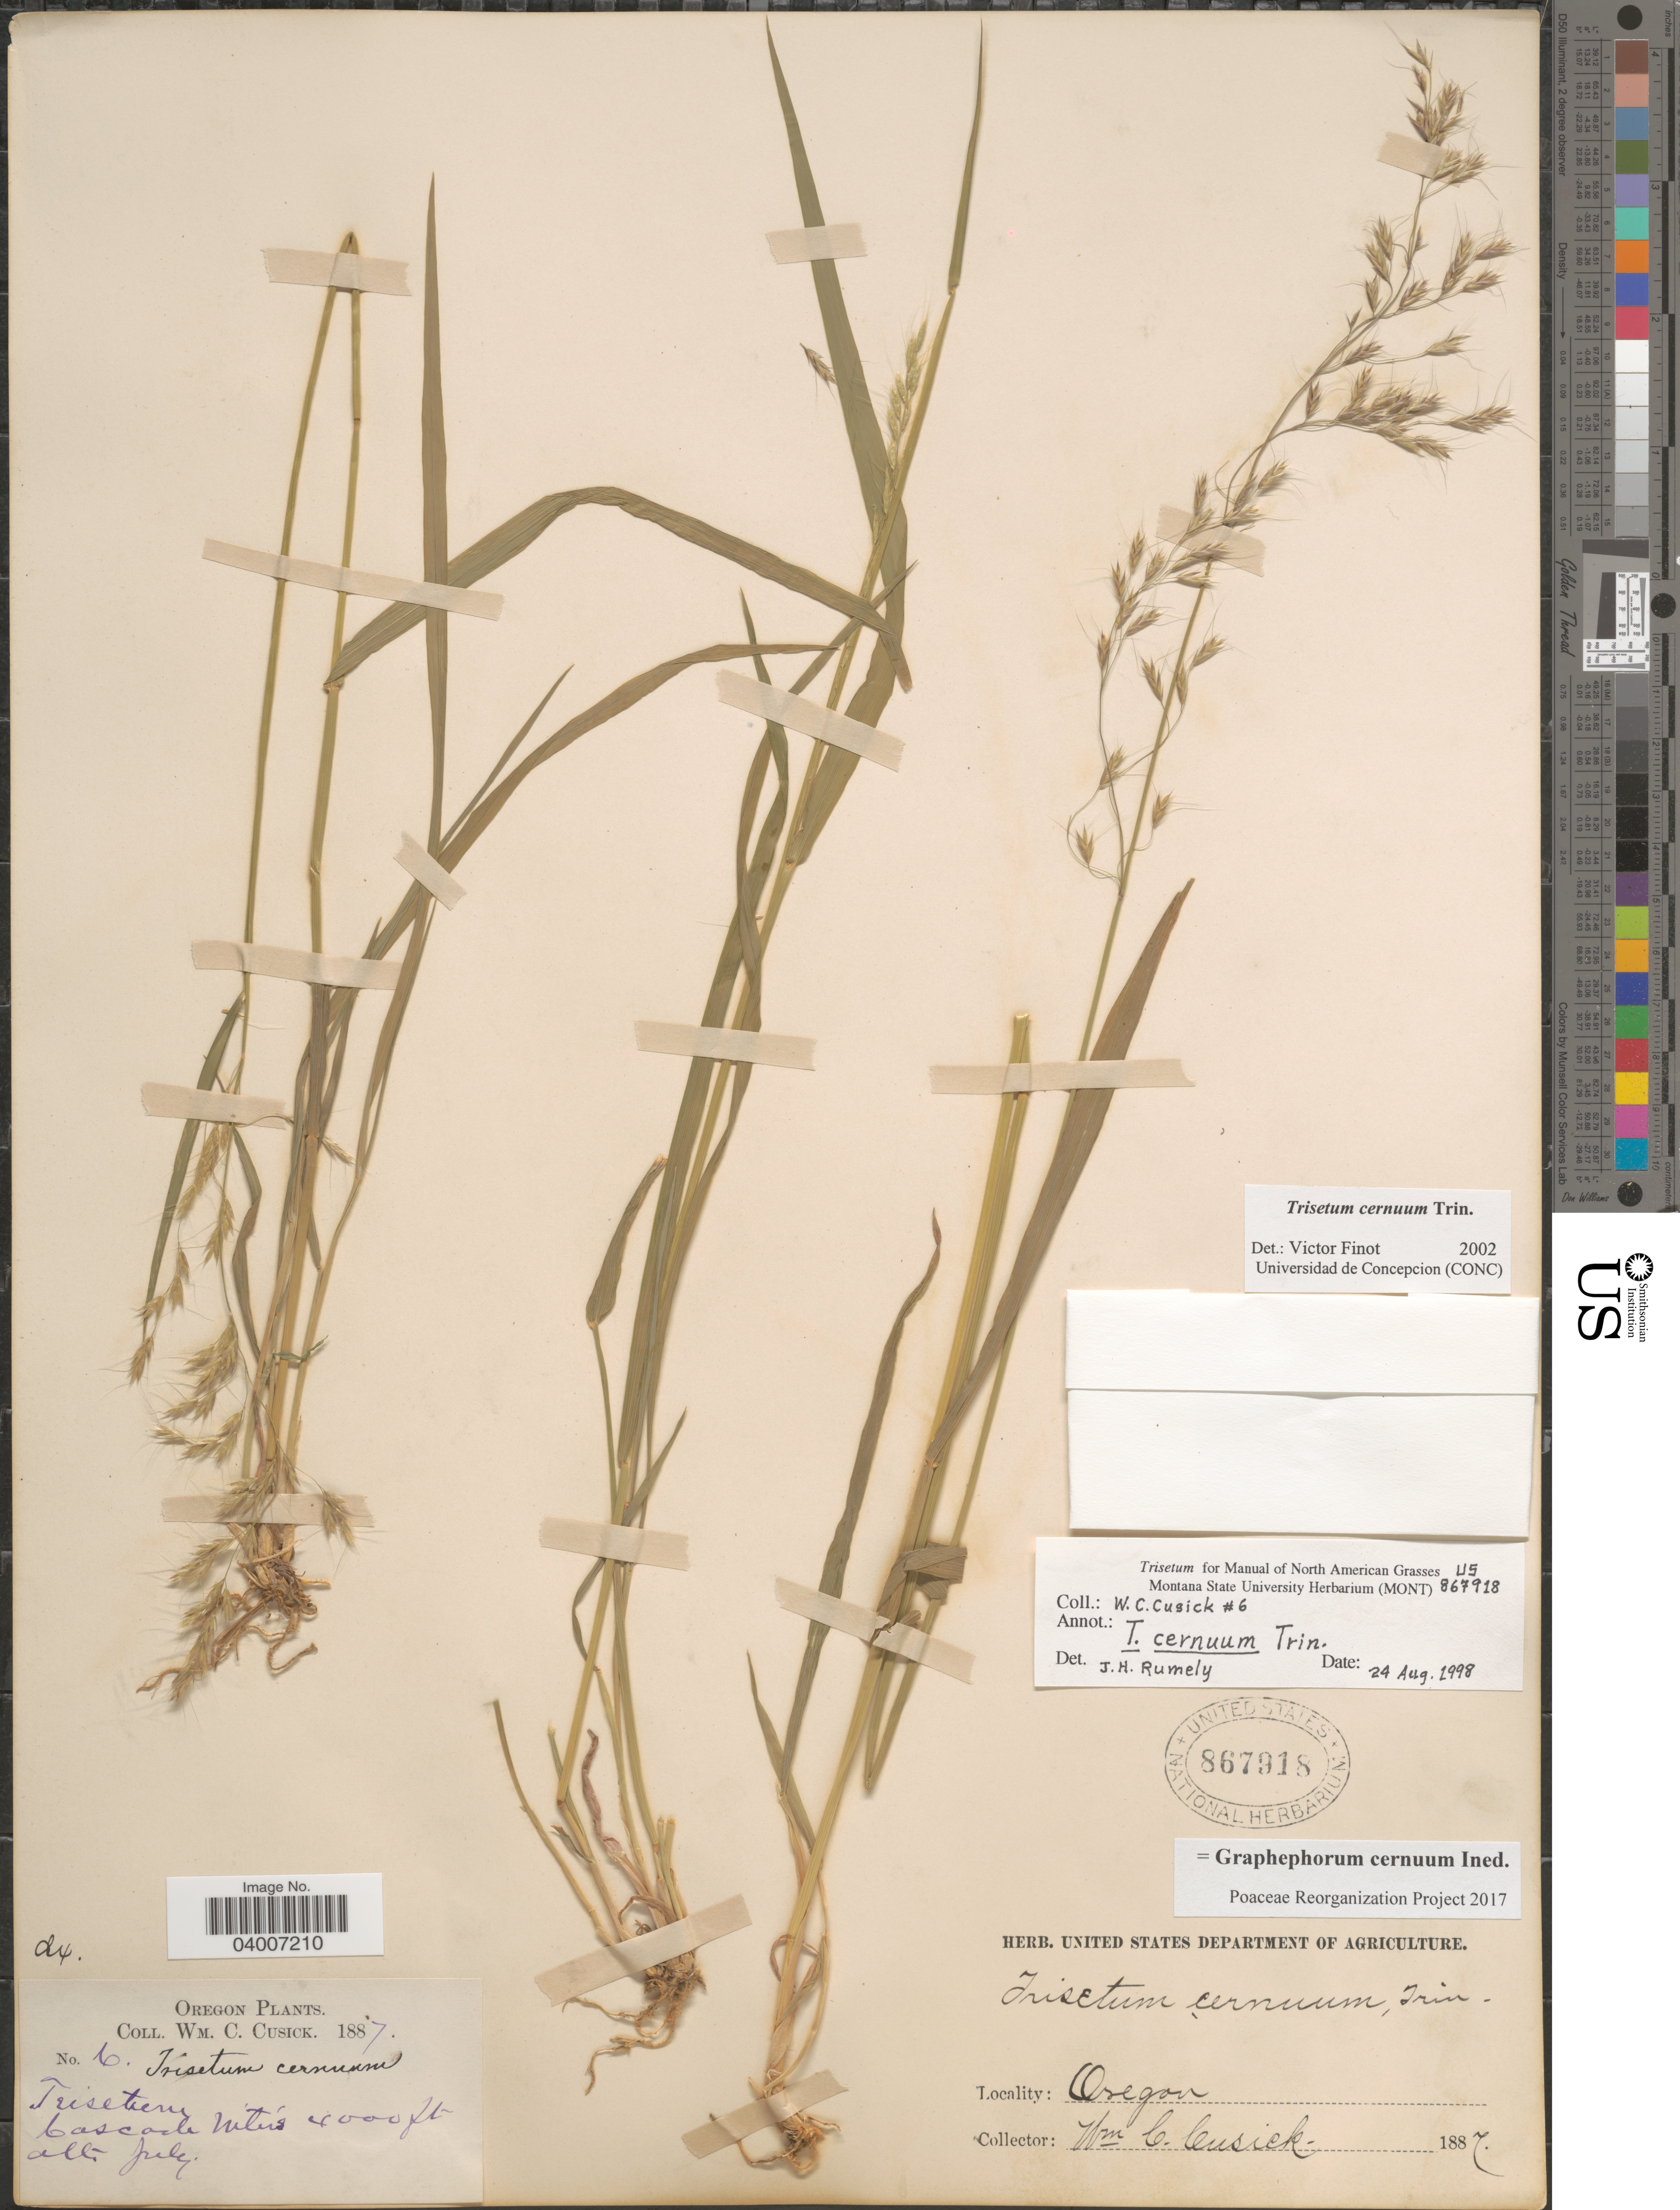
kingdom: Plantae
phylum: Tracheophyta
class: Liliopsida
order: Poales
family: Poaceae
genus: Graphephorum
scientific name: Graphephorum cernuum ined.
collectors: W. C. Cusick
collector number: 6*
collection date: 1887-07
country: United States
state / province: Oregon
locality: Cascade Mtns.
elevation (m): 1219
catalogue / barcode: US 867918